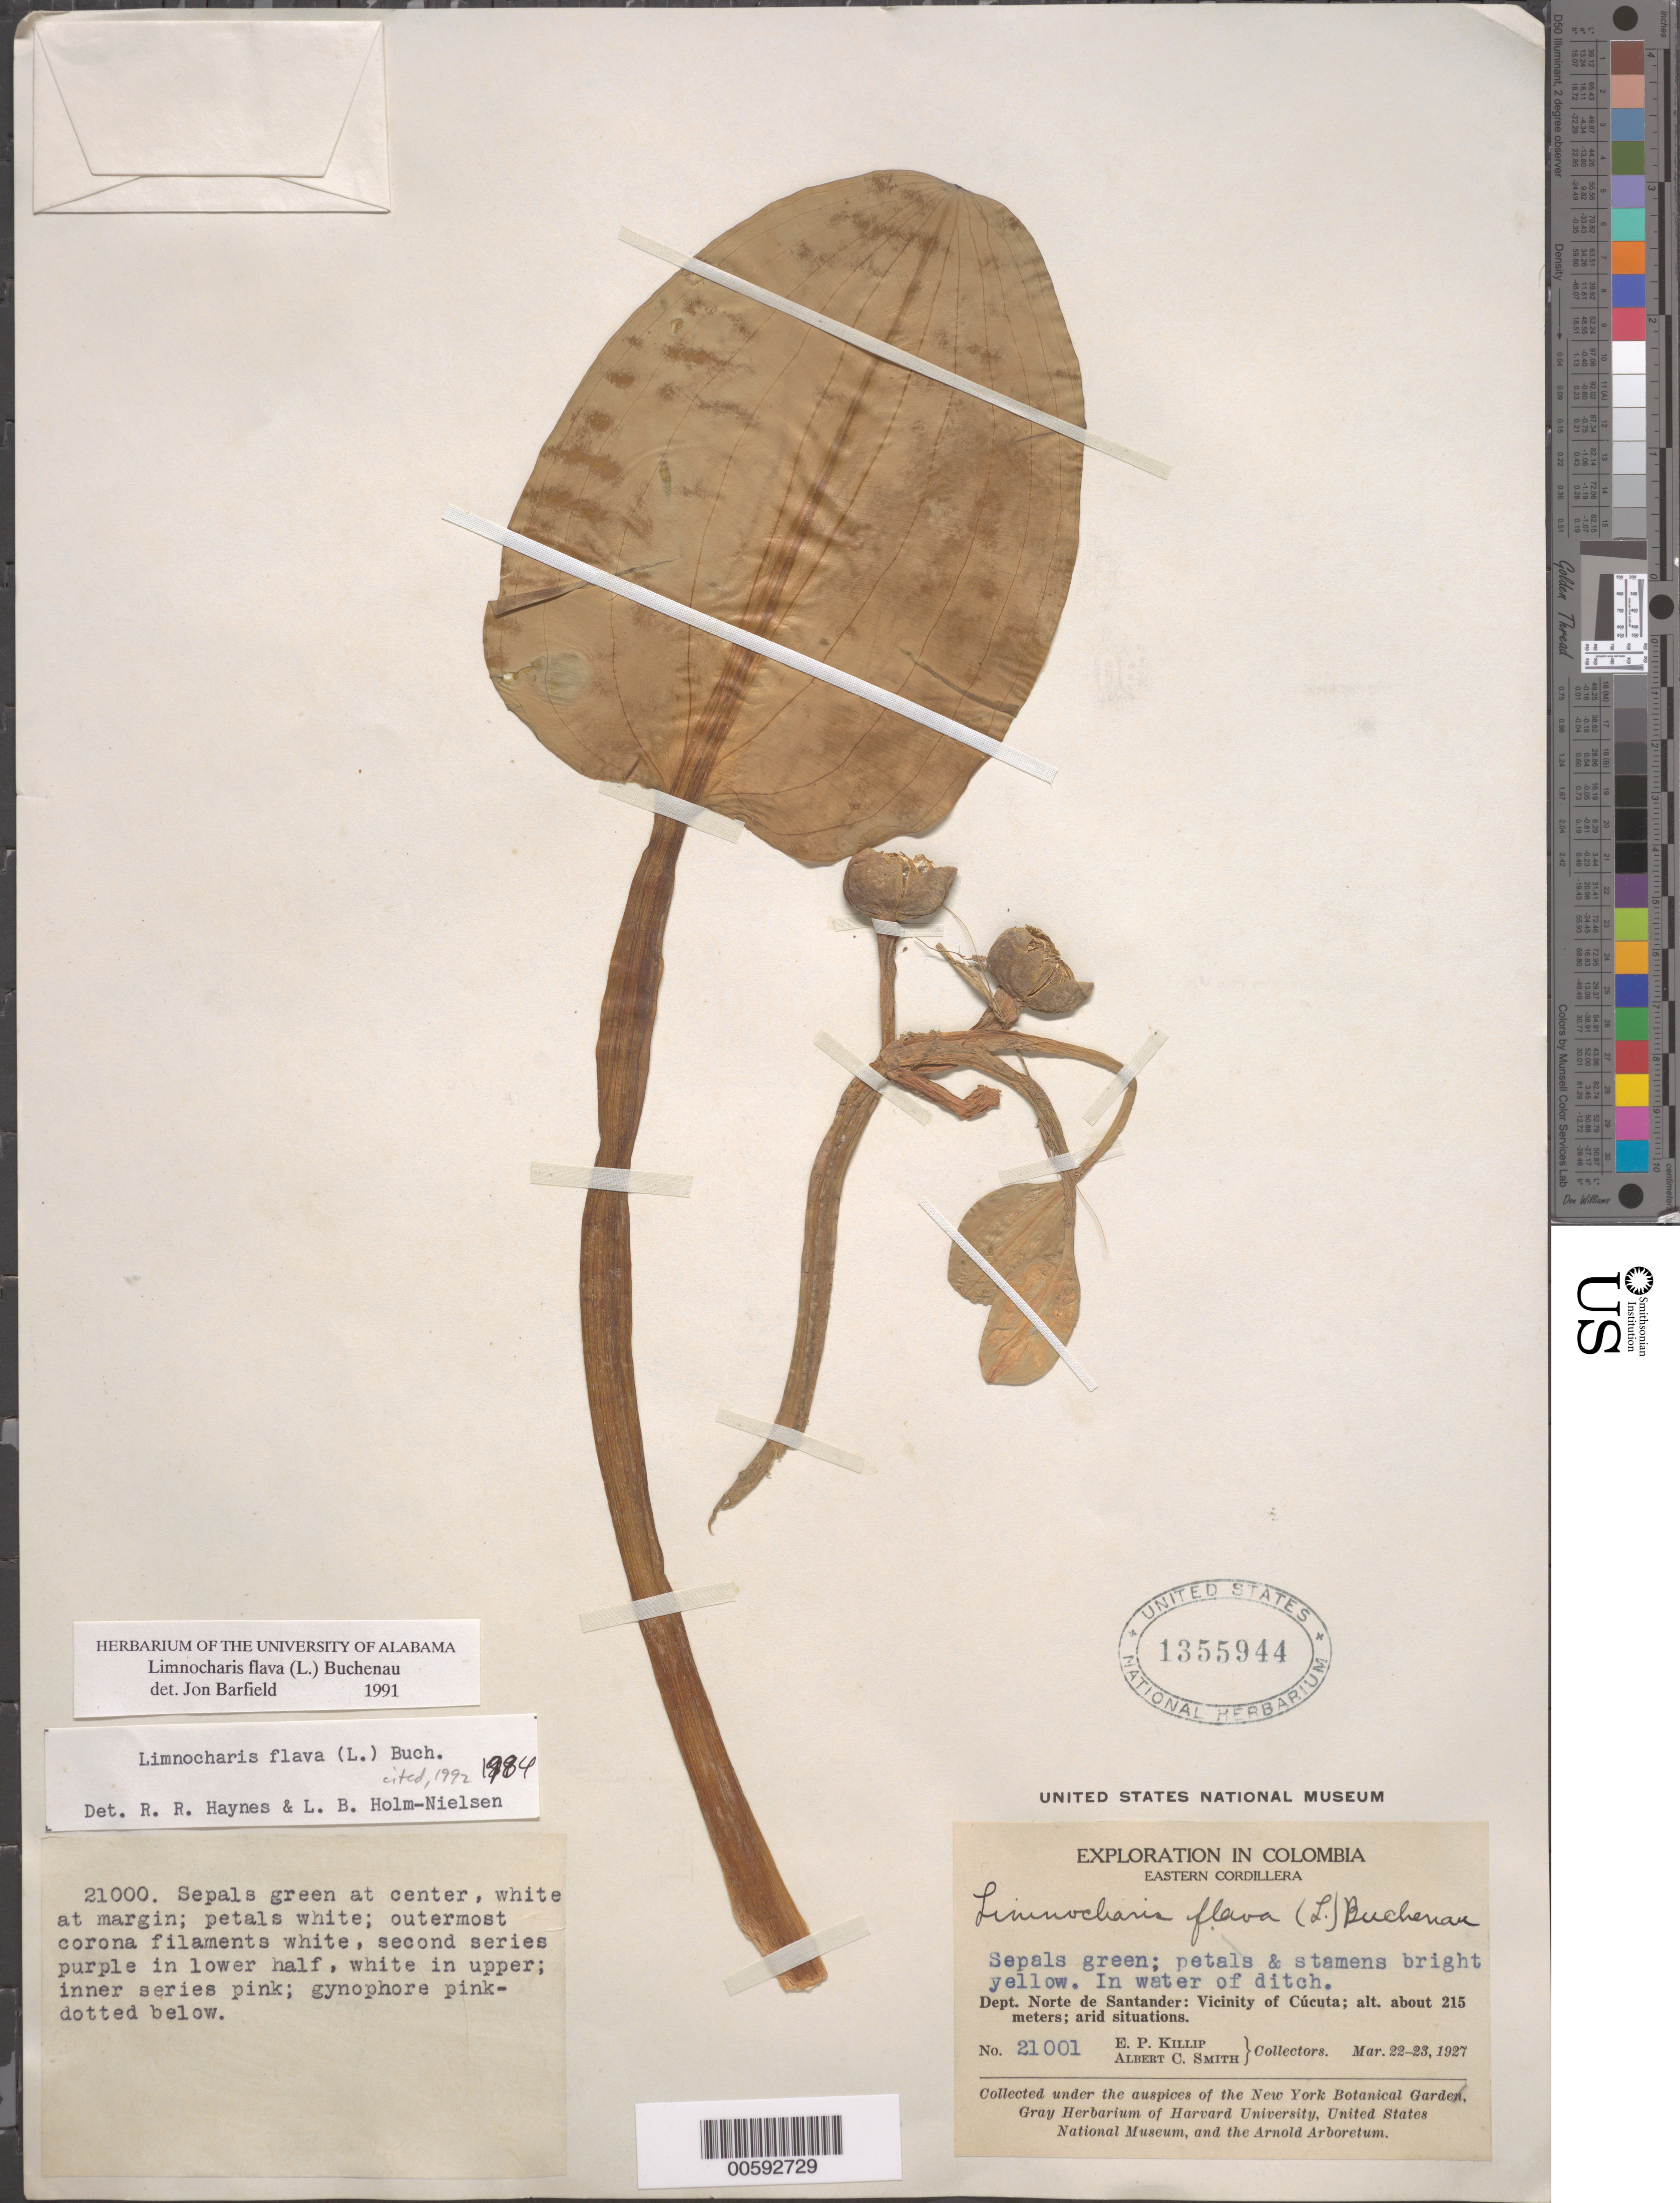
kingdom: Plantae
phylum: Tracheophyta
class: Liliopsida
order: Alismatales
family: Alismataceae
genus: Limnocharis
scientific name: Limnocharis flava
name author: (L.) Buchenau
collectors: E. P. Killip & A. C. Smith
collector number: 21001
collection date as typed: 22 Mar 1927 to 23 Mar 1927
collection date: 1927-03-22/1927-03-23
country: Colombia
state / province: Norte de Santander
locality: Cucuta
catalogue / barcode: US 1355944